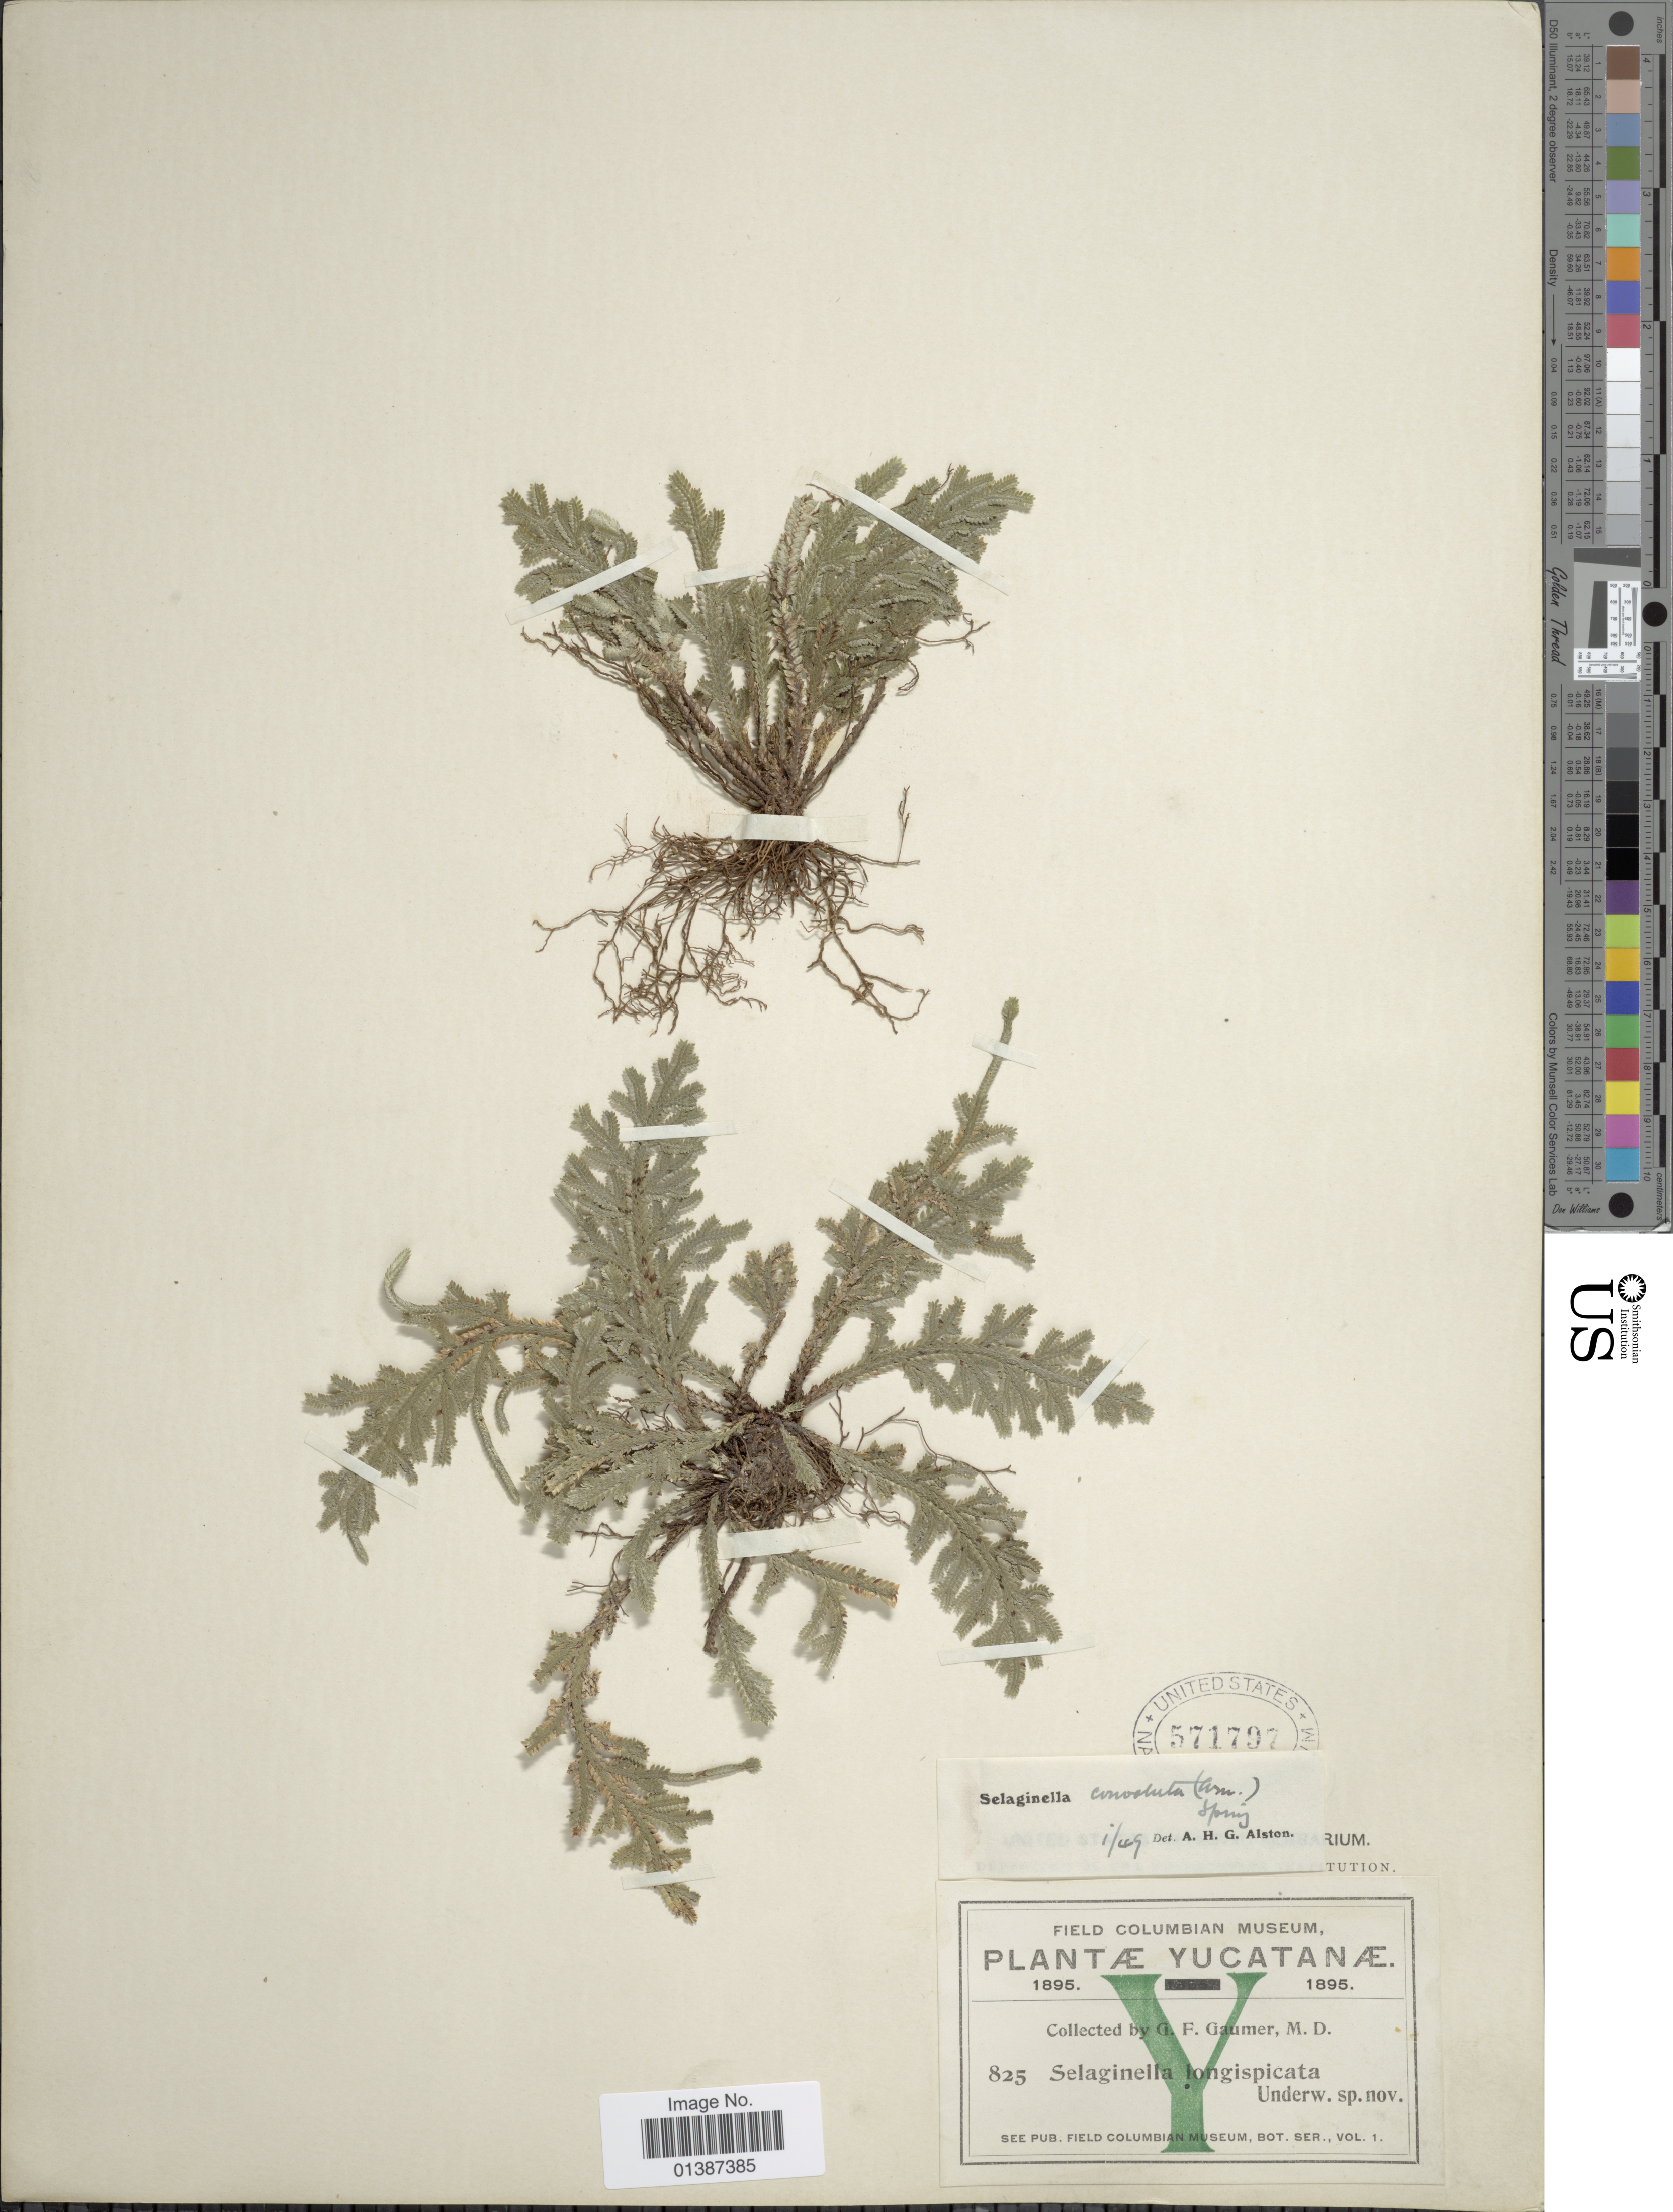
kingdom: Plantae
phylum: Tracheophyta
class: Lycopodiopsida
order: Selaginellales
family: Selaginellaceae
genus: Selaginella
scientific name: Selaginella convoluta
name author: (Arn.) Spring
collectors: G. F. Gaumer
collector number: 825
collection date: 1895-11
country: Mexico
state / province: Yucatán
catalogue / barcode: US 571797